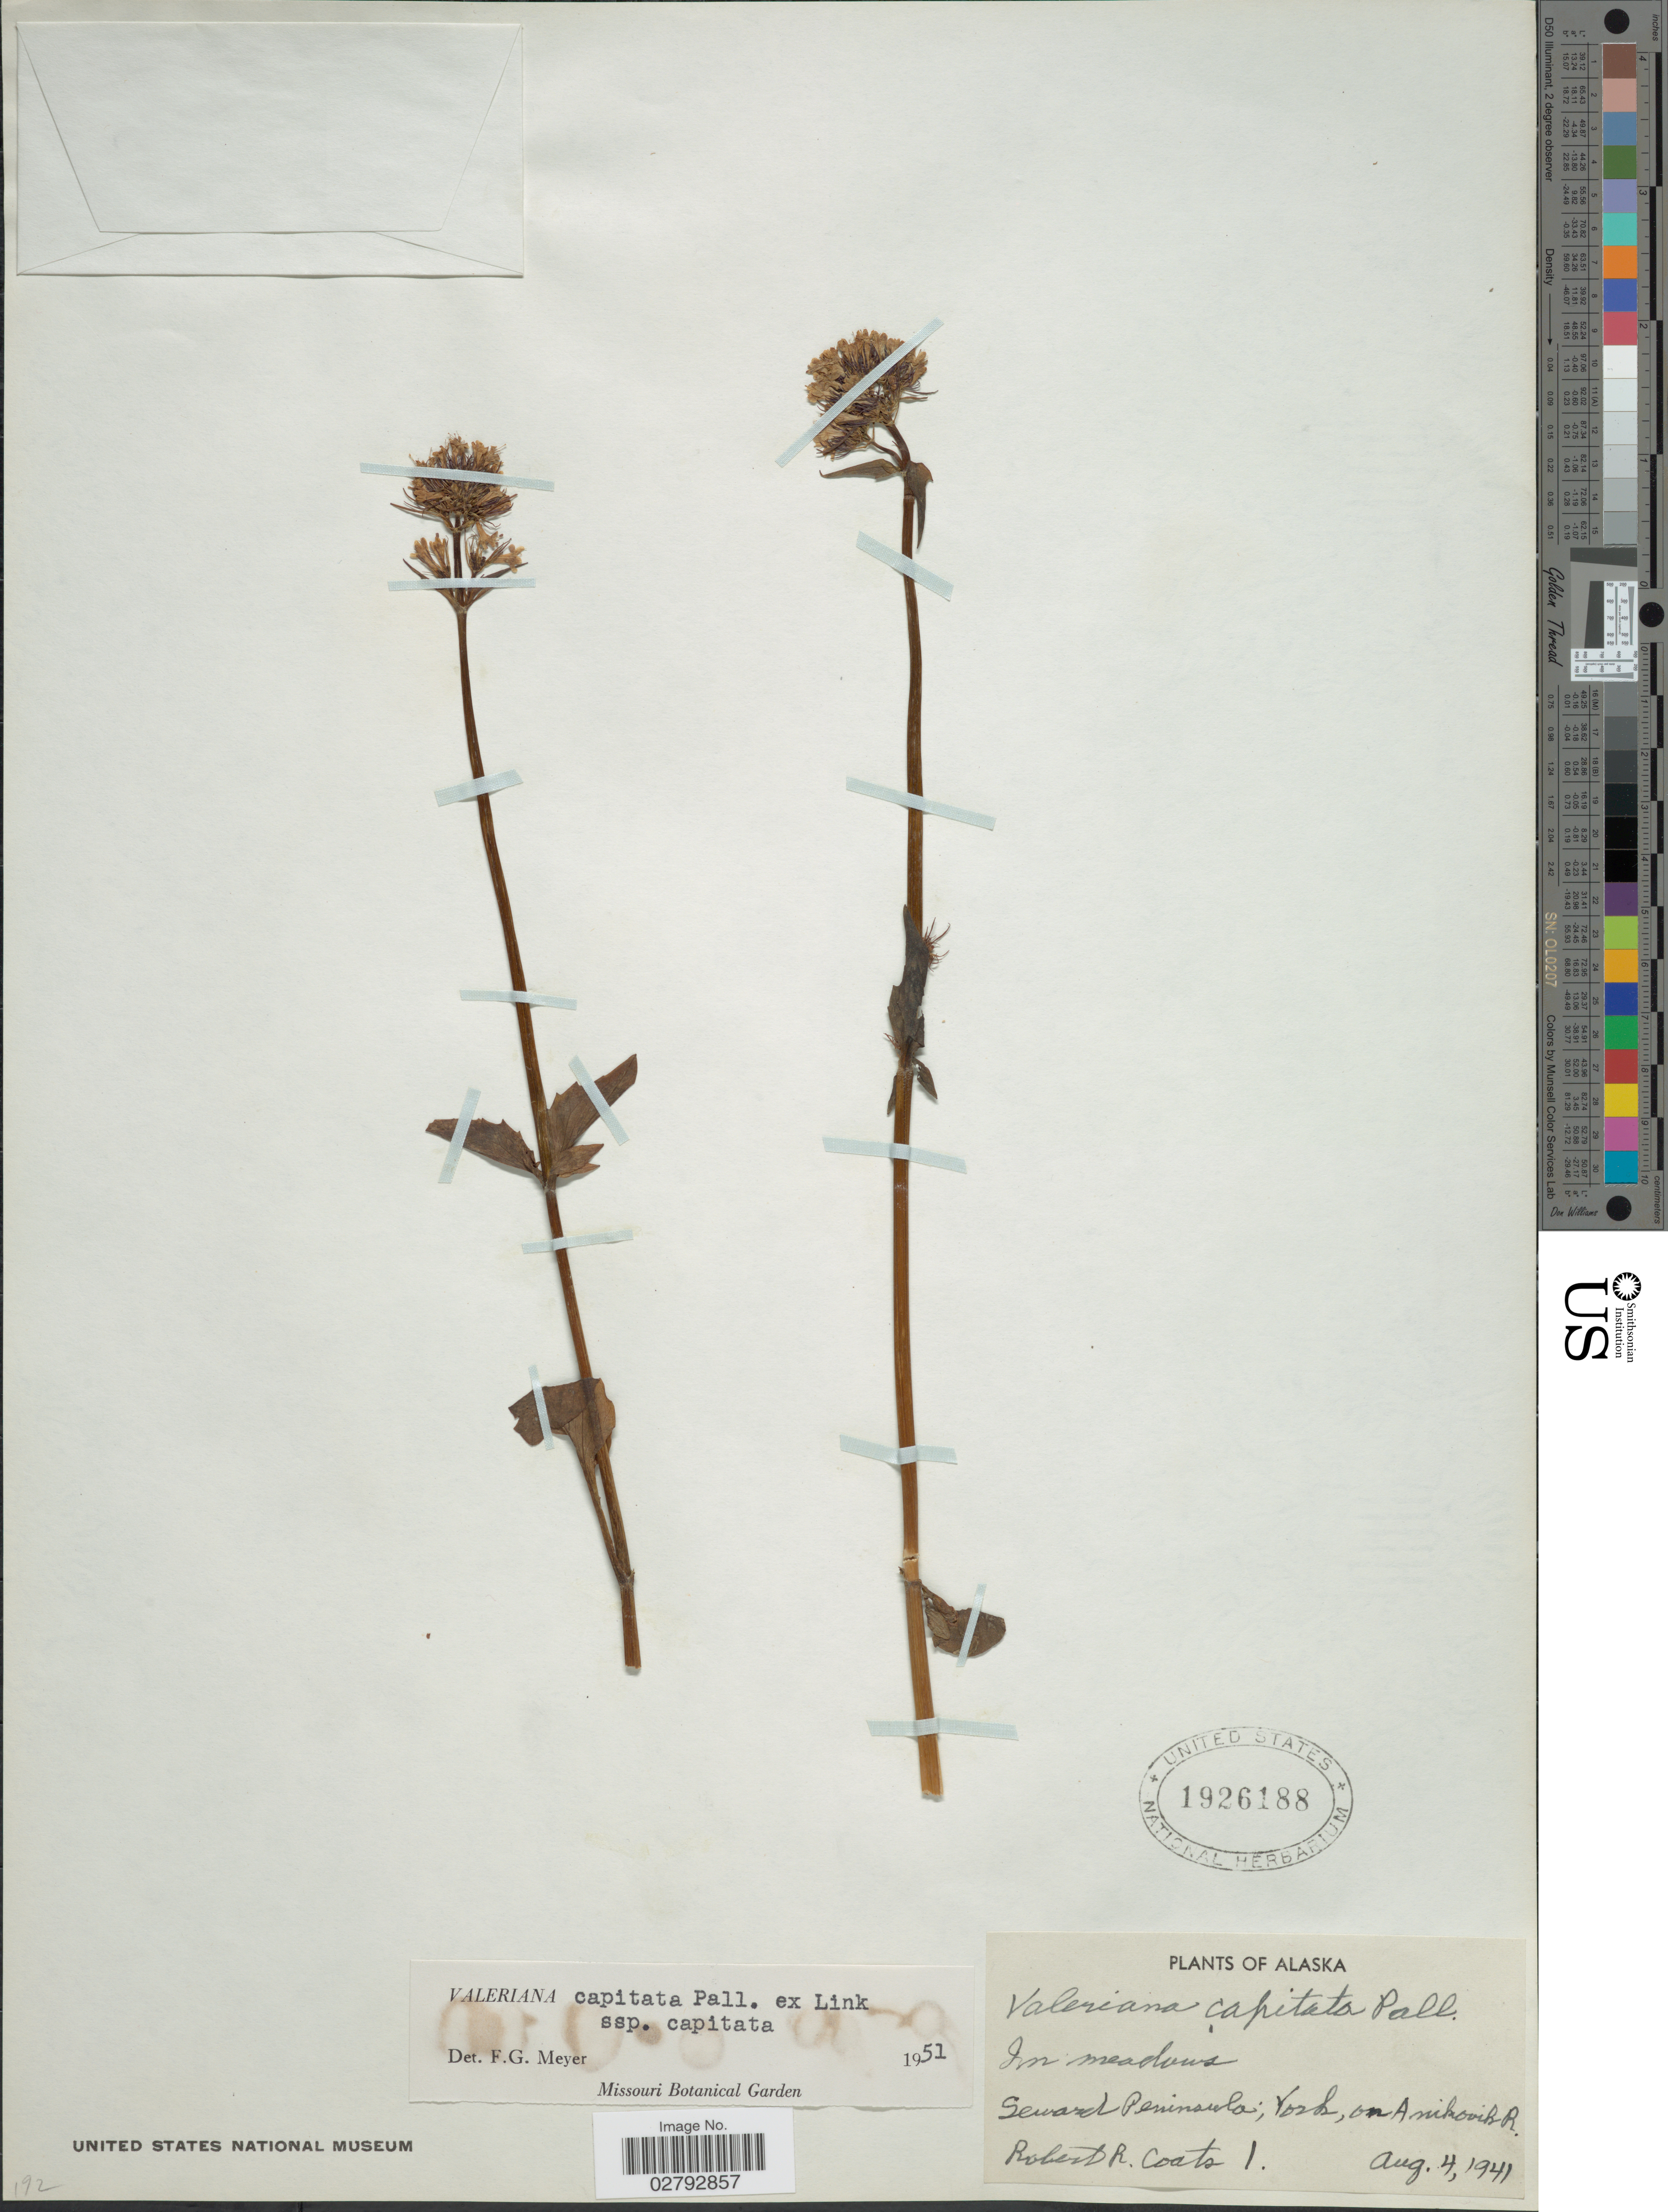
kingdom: Plantae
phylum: Tracheophyta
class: Magnoliopsida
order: Dipsacales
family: Caprifoliaceae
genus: Valeriana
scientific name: Valeriana capitata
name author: Link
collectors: R. Coats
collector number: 1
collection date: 1941-08-04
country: United States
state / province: Alaska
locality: In meadows Seward Peninsula; York, on Anikovik R.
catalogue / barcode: US 1926188